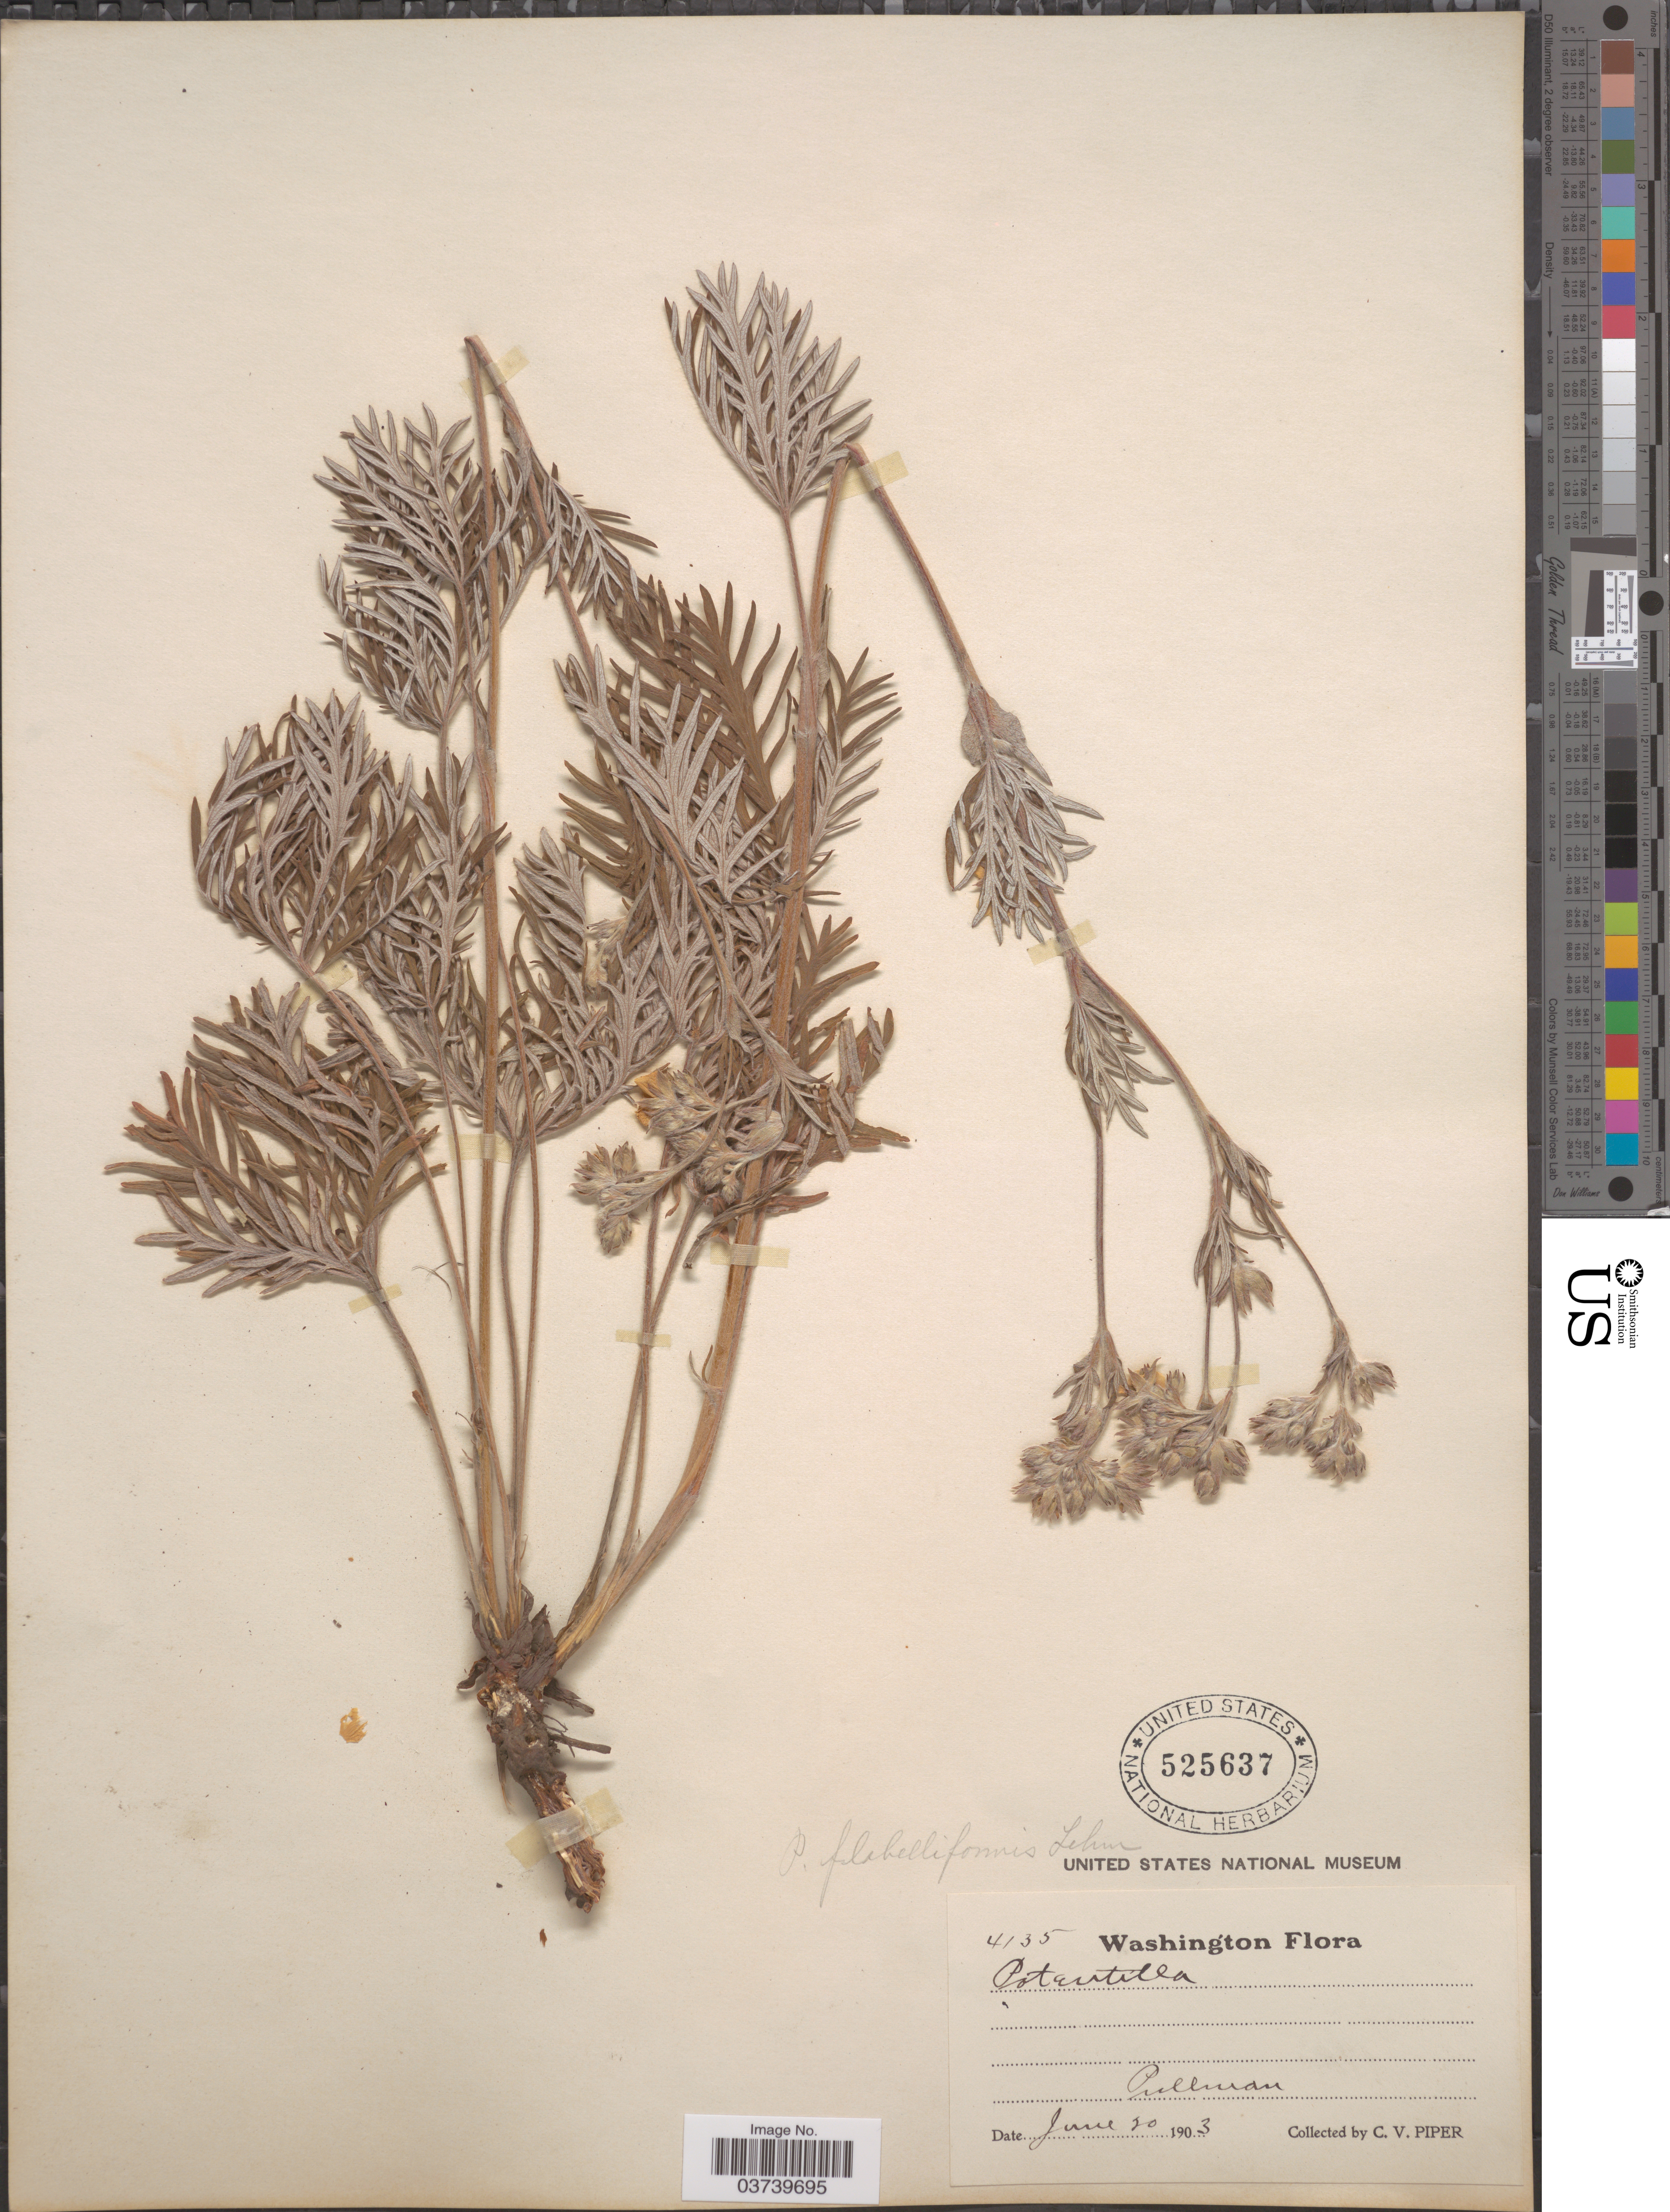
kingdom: Plantae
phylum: Tracheophyta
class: Magnoliopsida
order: Rosales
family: Rosaceae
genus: Potentilla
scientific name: Potentilla gracilis var. flabelliformis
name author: (Lehm.) Nutt.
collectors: C. V. Piper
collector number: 4135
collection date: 1903-06-20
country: United States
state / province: Washington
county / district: Whitman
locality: Pullman.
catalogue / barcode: US 525637